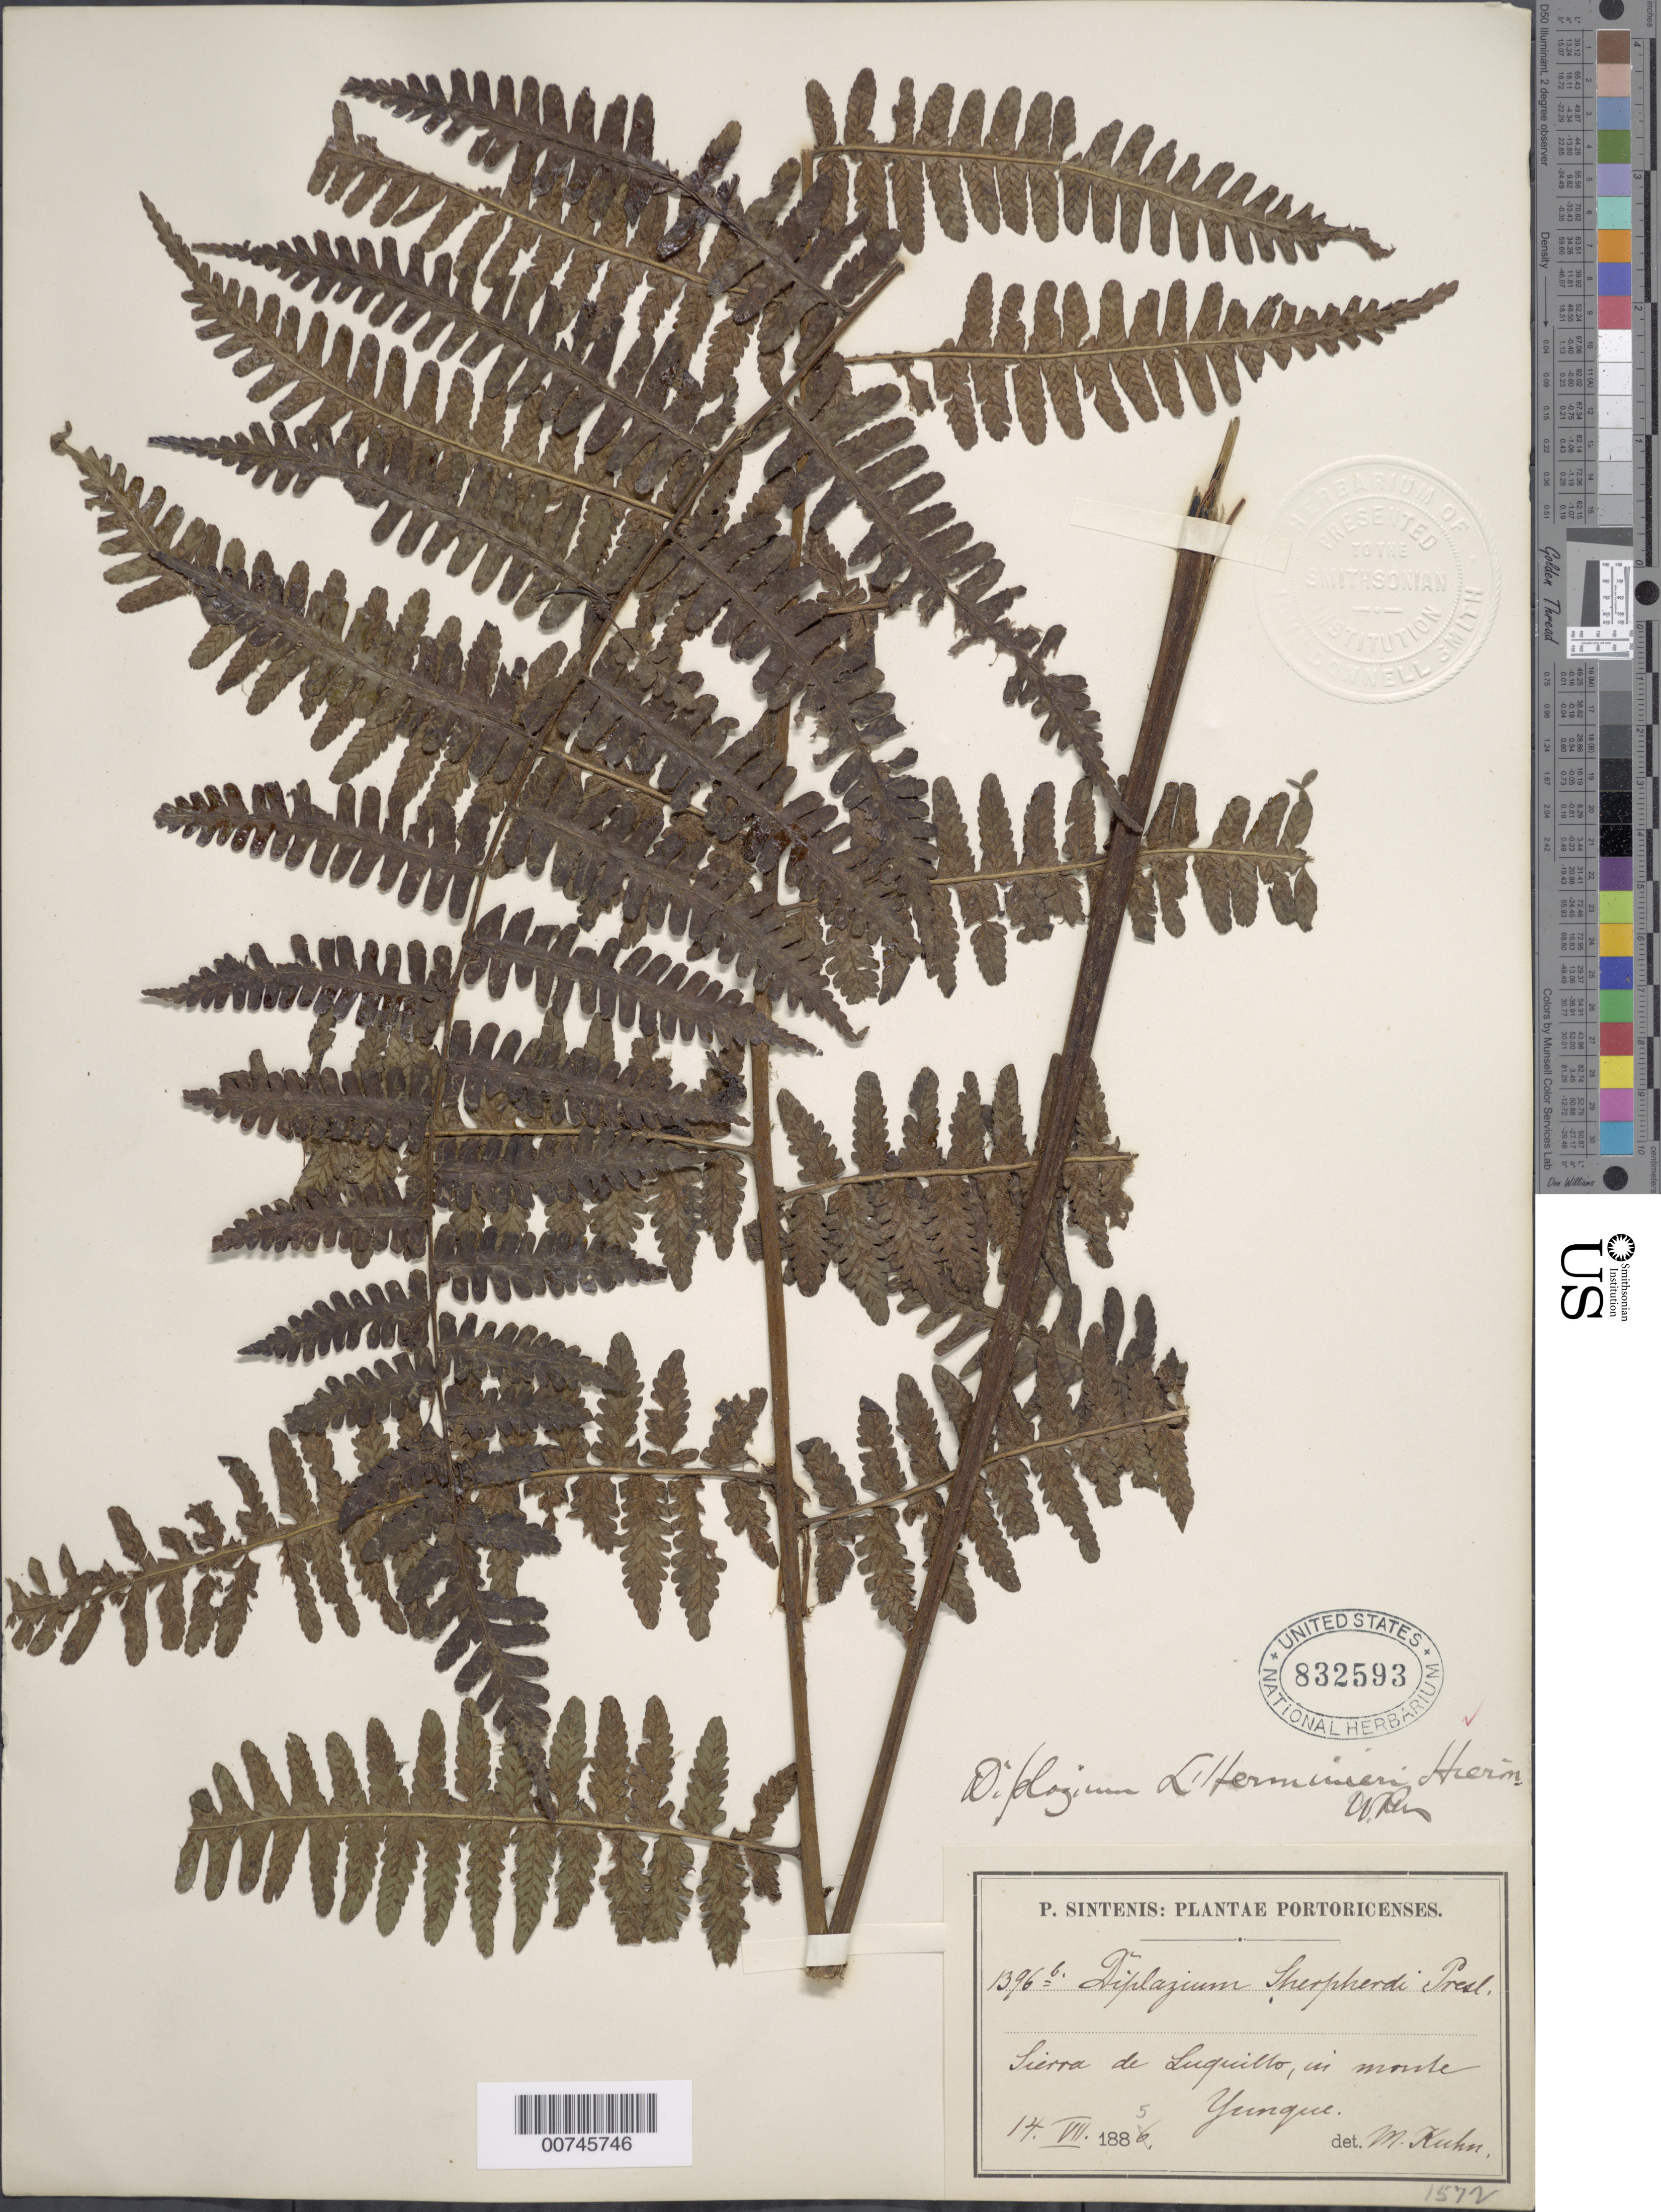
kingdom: Plantae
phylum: Tracheophyta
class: Polypodiopsida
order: Polypodiales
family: Athyriaceae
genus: Diplazium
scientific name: Diplazium lherminieri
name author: Fée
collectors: P. Sintenis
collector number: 1396b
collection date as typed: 14 Jul 1885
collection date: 1885-07-14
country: Puerto Rico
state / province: Luquillo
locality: Sierra de Luquillo, in monte Yunque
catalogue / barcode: US 832593